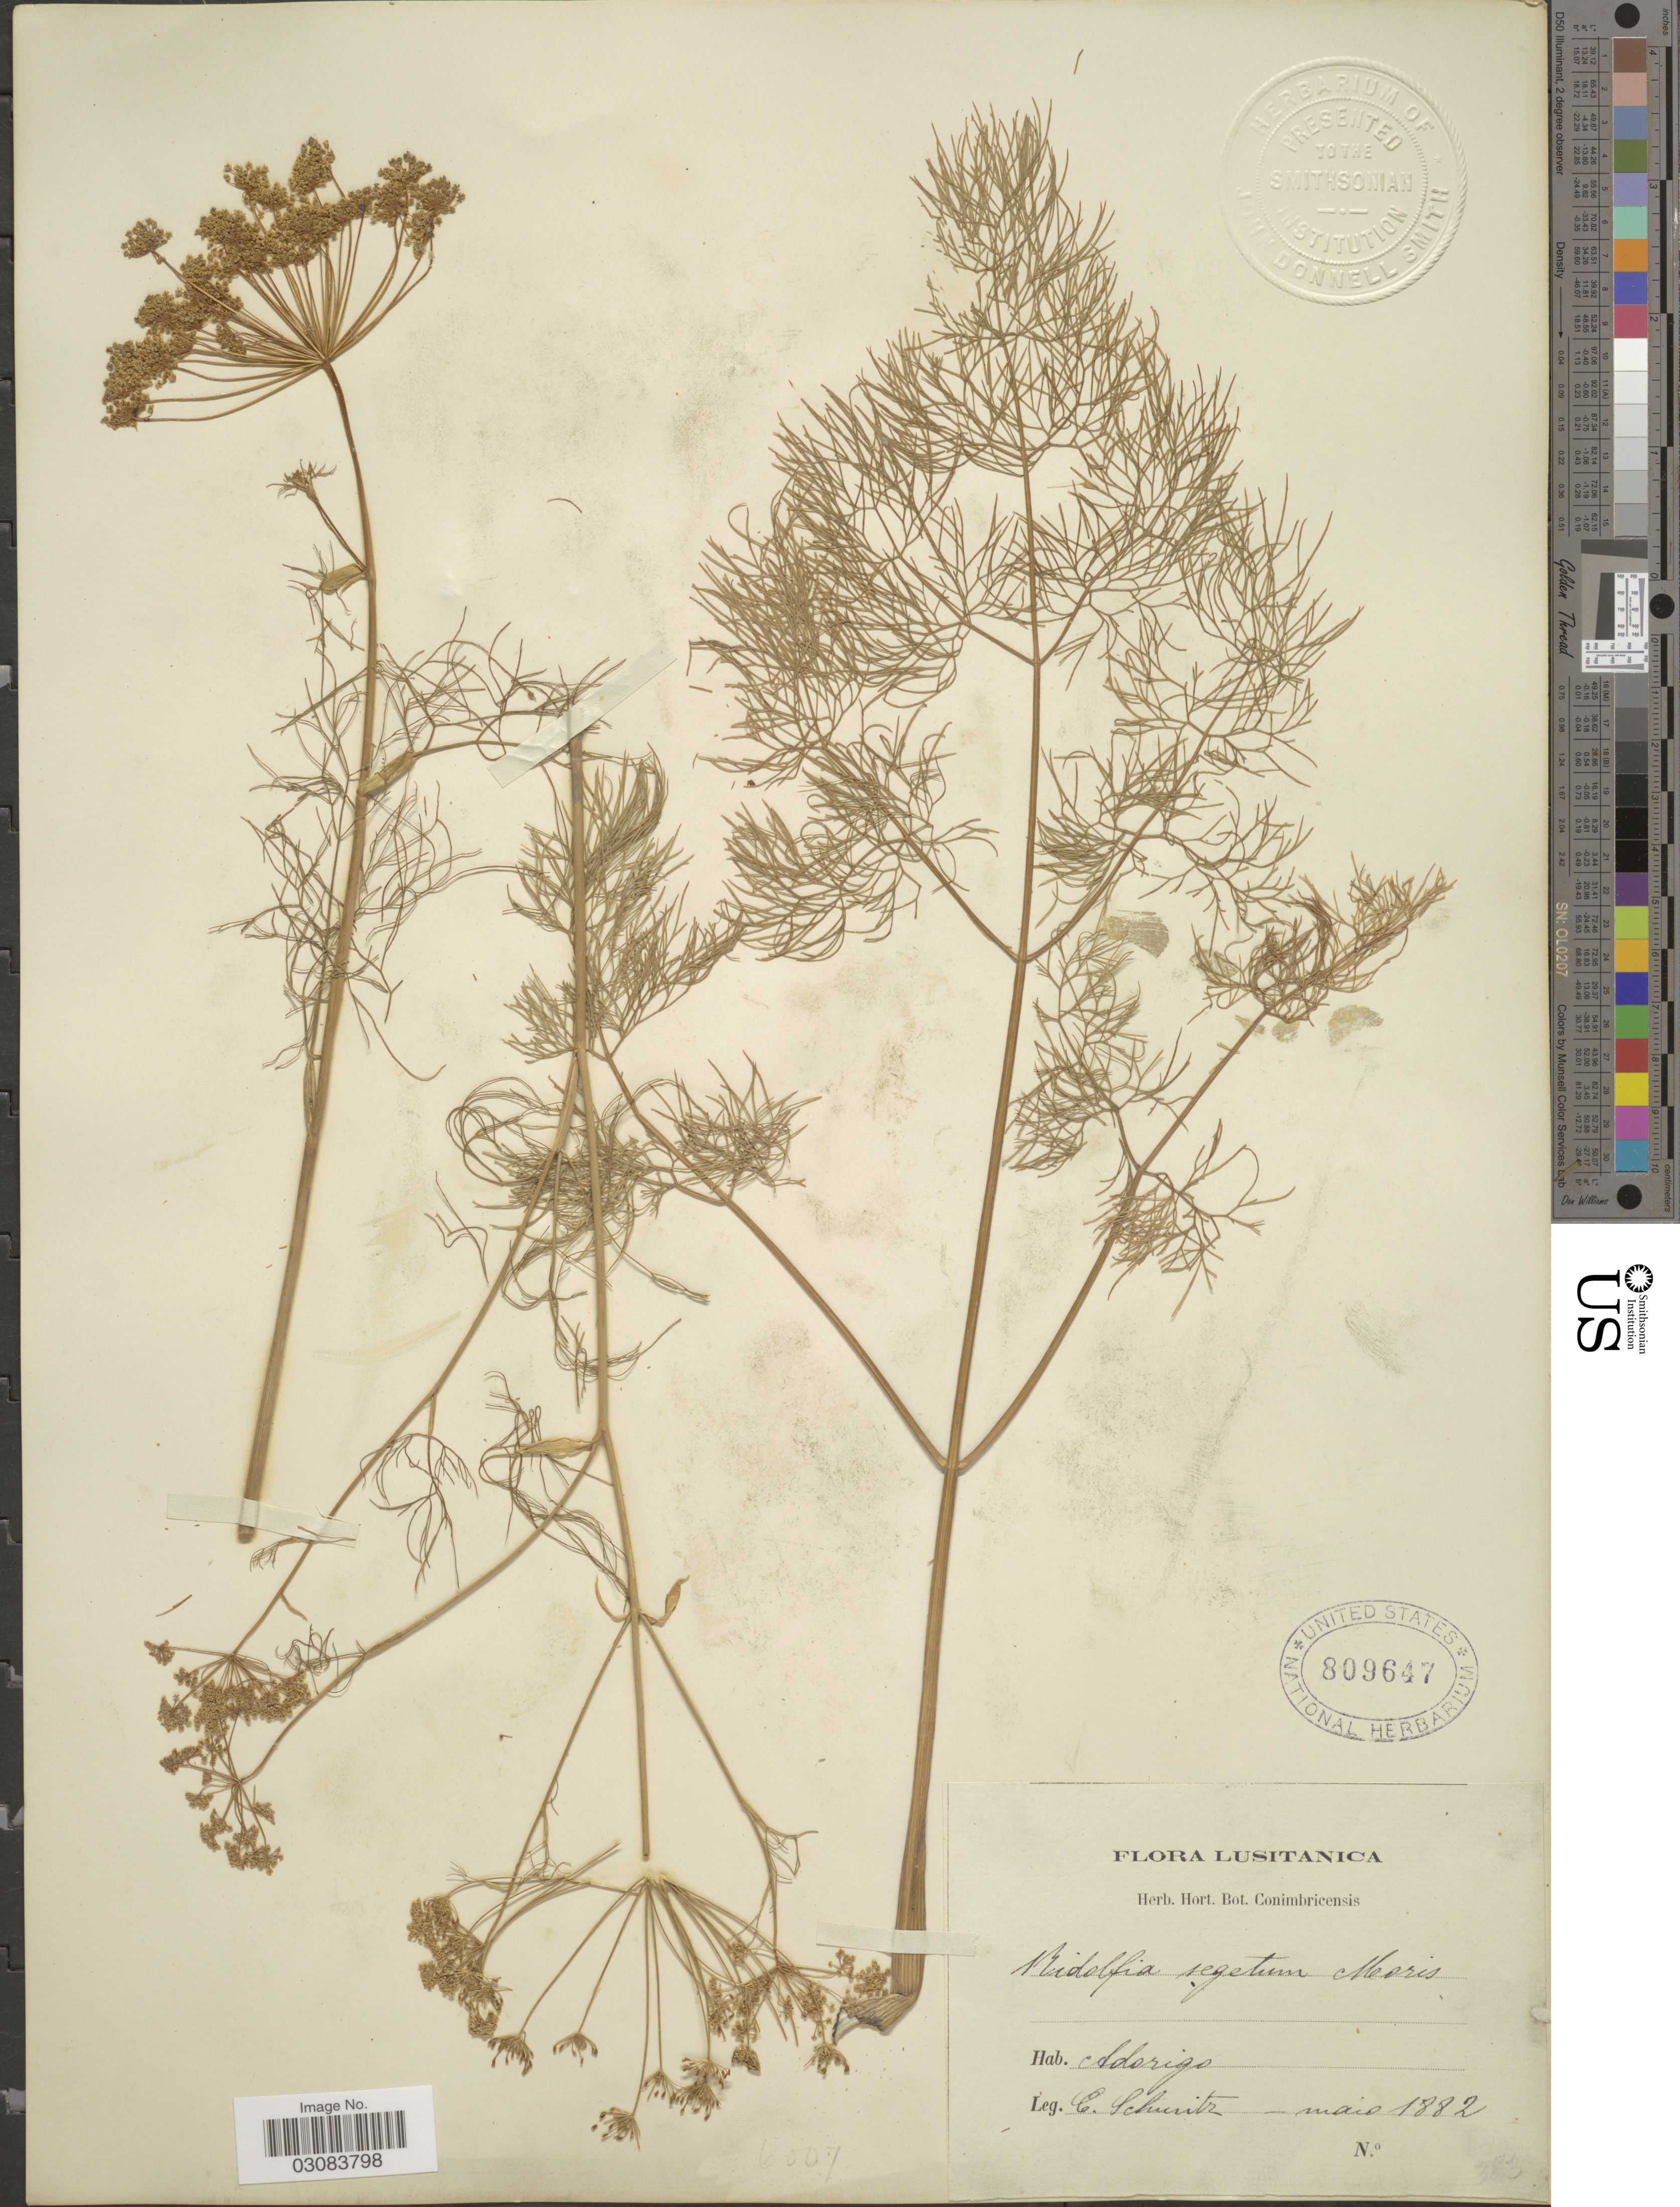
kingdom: Plantae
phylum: Tracheophyta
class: Magnoliopsida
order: Apiales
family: Apiaceae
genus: Ridolfia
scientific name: Ridolfia segetum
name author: (L.) Moris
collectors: C. Schmitz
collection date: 1882-05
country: Portugal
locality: Lusitanica. Adorigo.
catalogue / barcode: US 809647